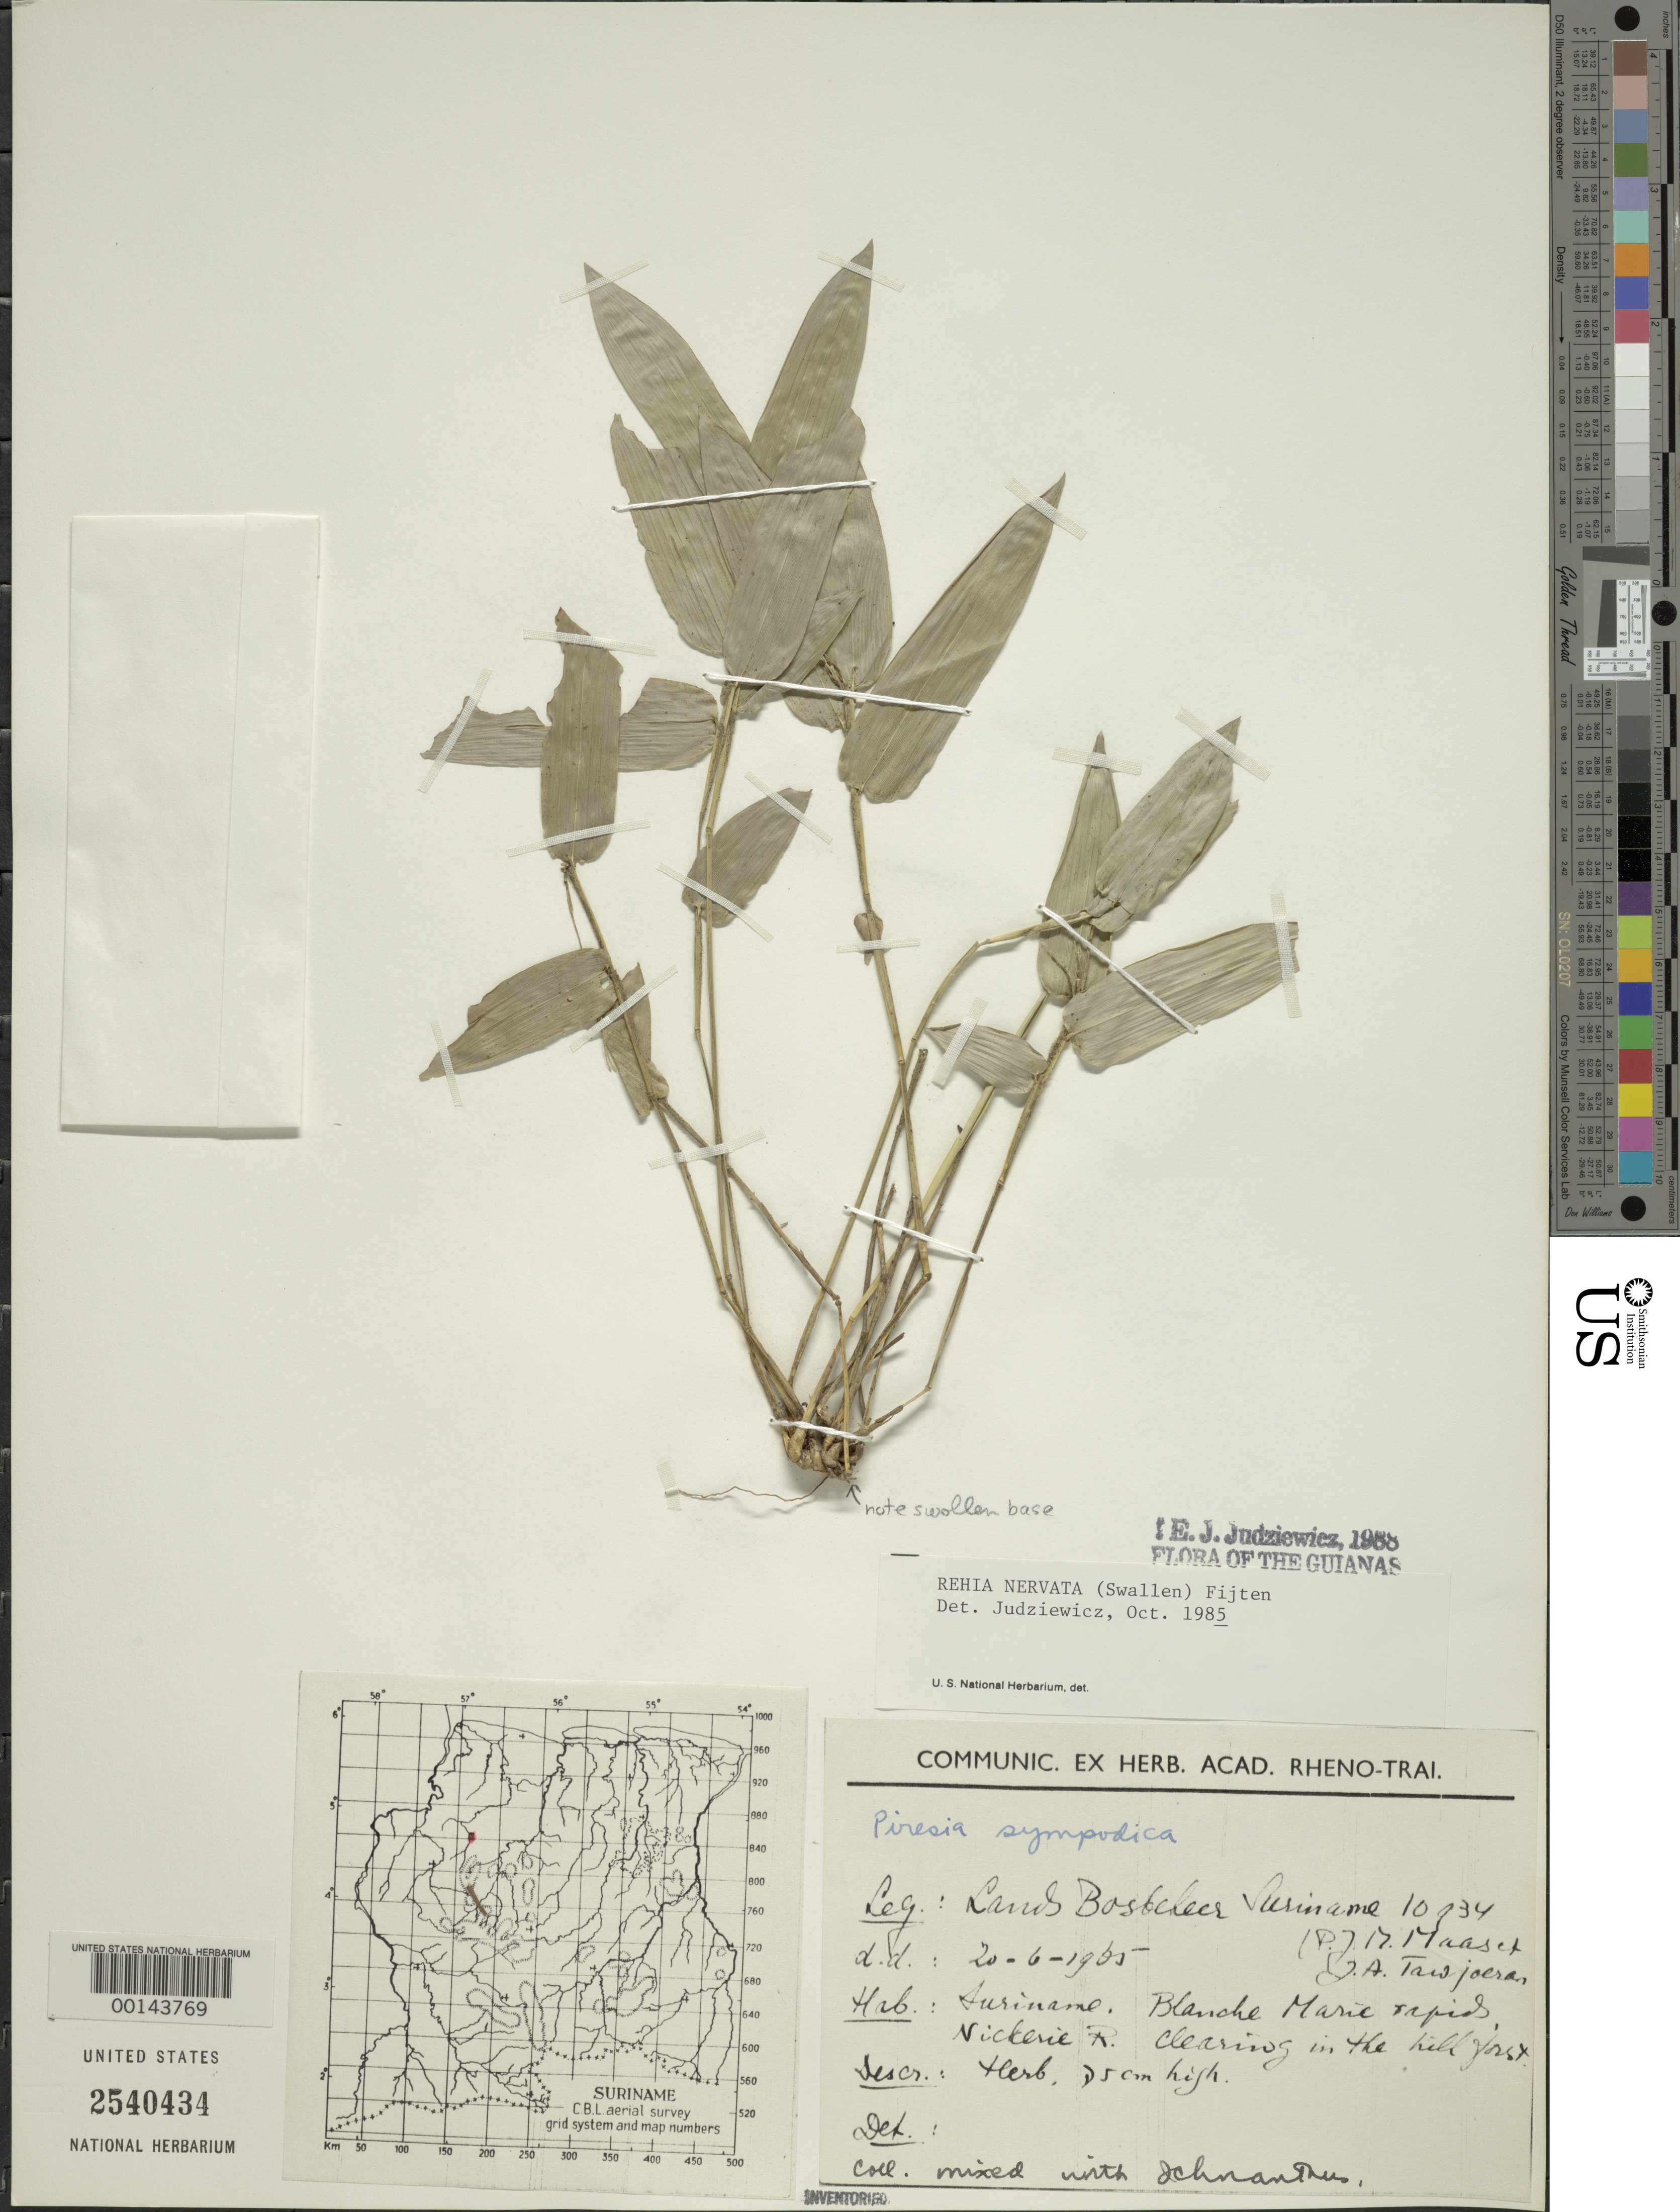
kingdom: Plantae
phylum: Tracheophyta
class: Liliopsida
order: Poales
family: Poaceae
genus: Piresia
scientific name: Piresia sympodica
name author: (Döll) Swallen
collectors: L. Bosbcheer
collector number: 10934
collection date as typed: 20 Jun 1905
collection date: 1905-06-20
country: Suriname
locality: Blanche maria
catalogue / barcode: US 2540434